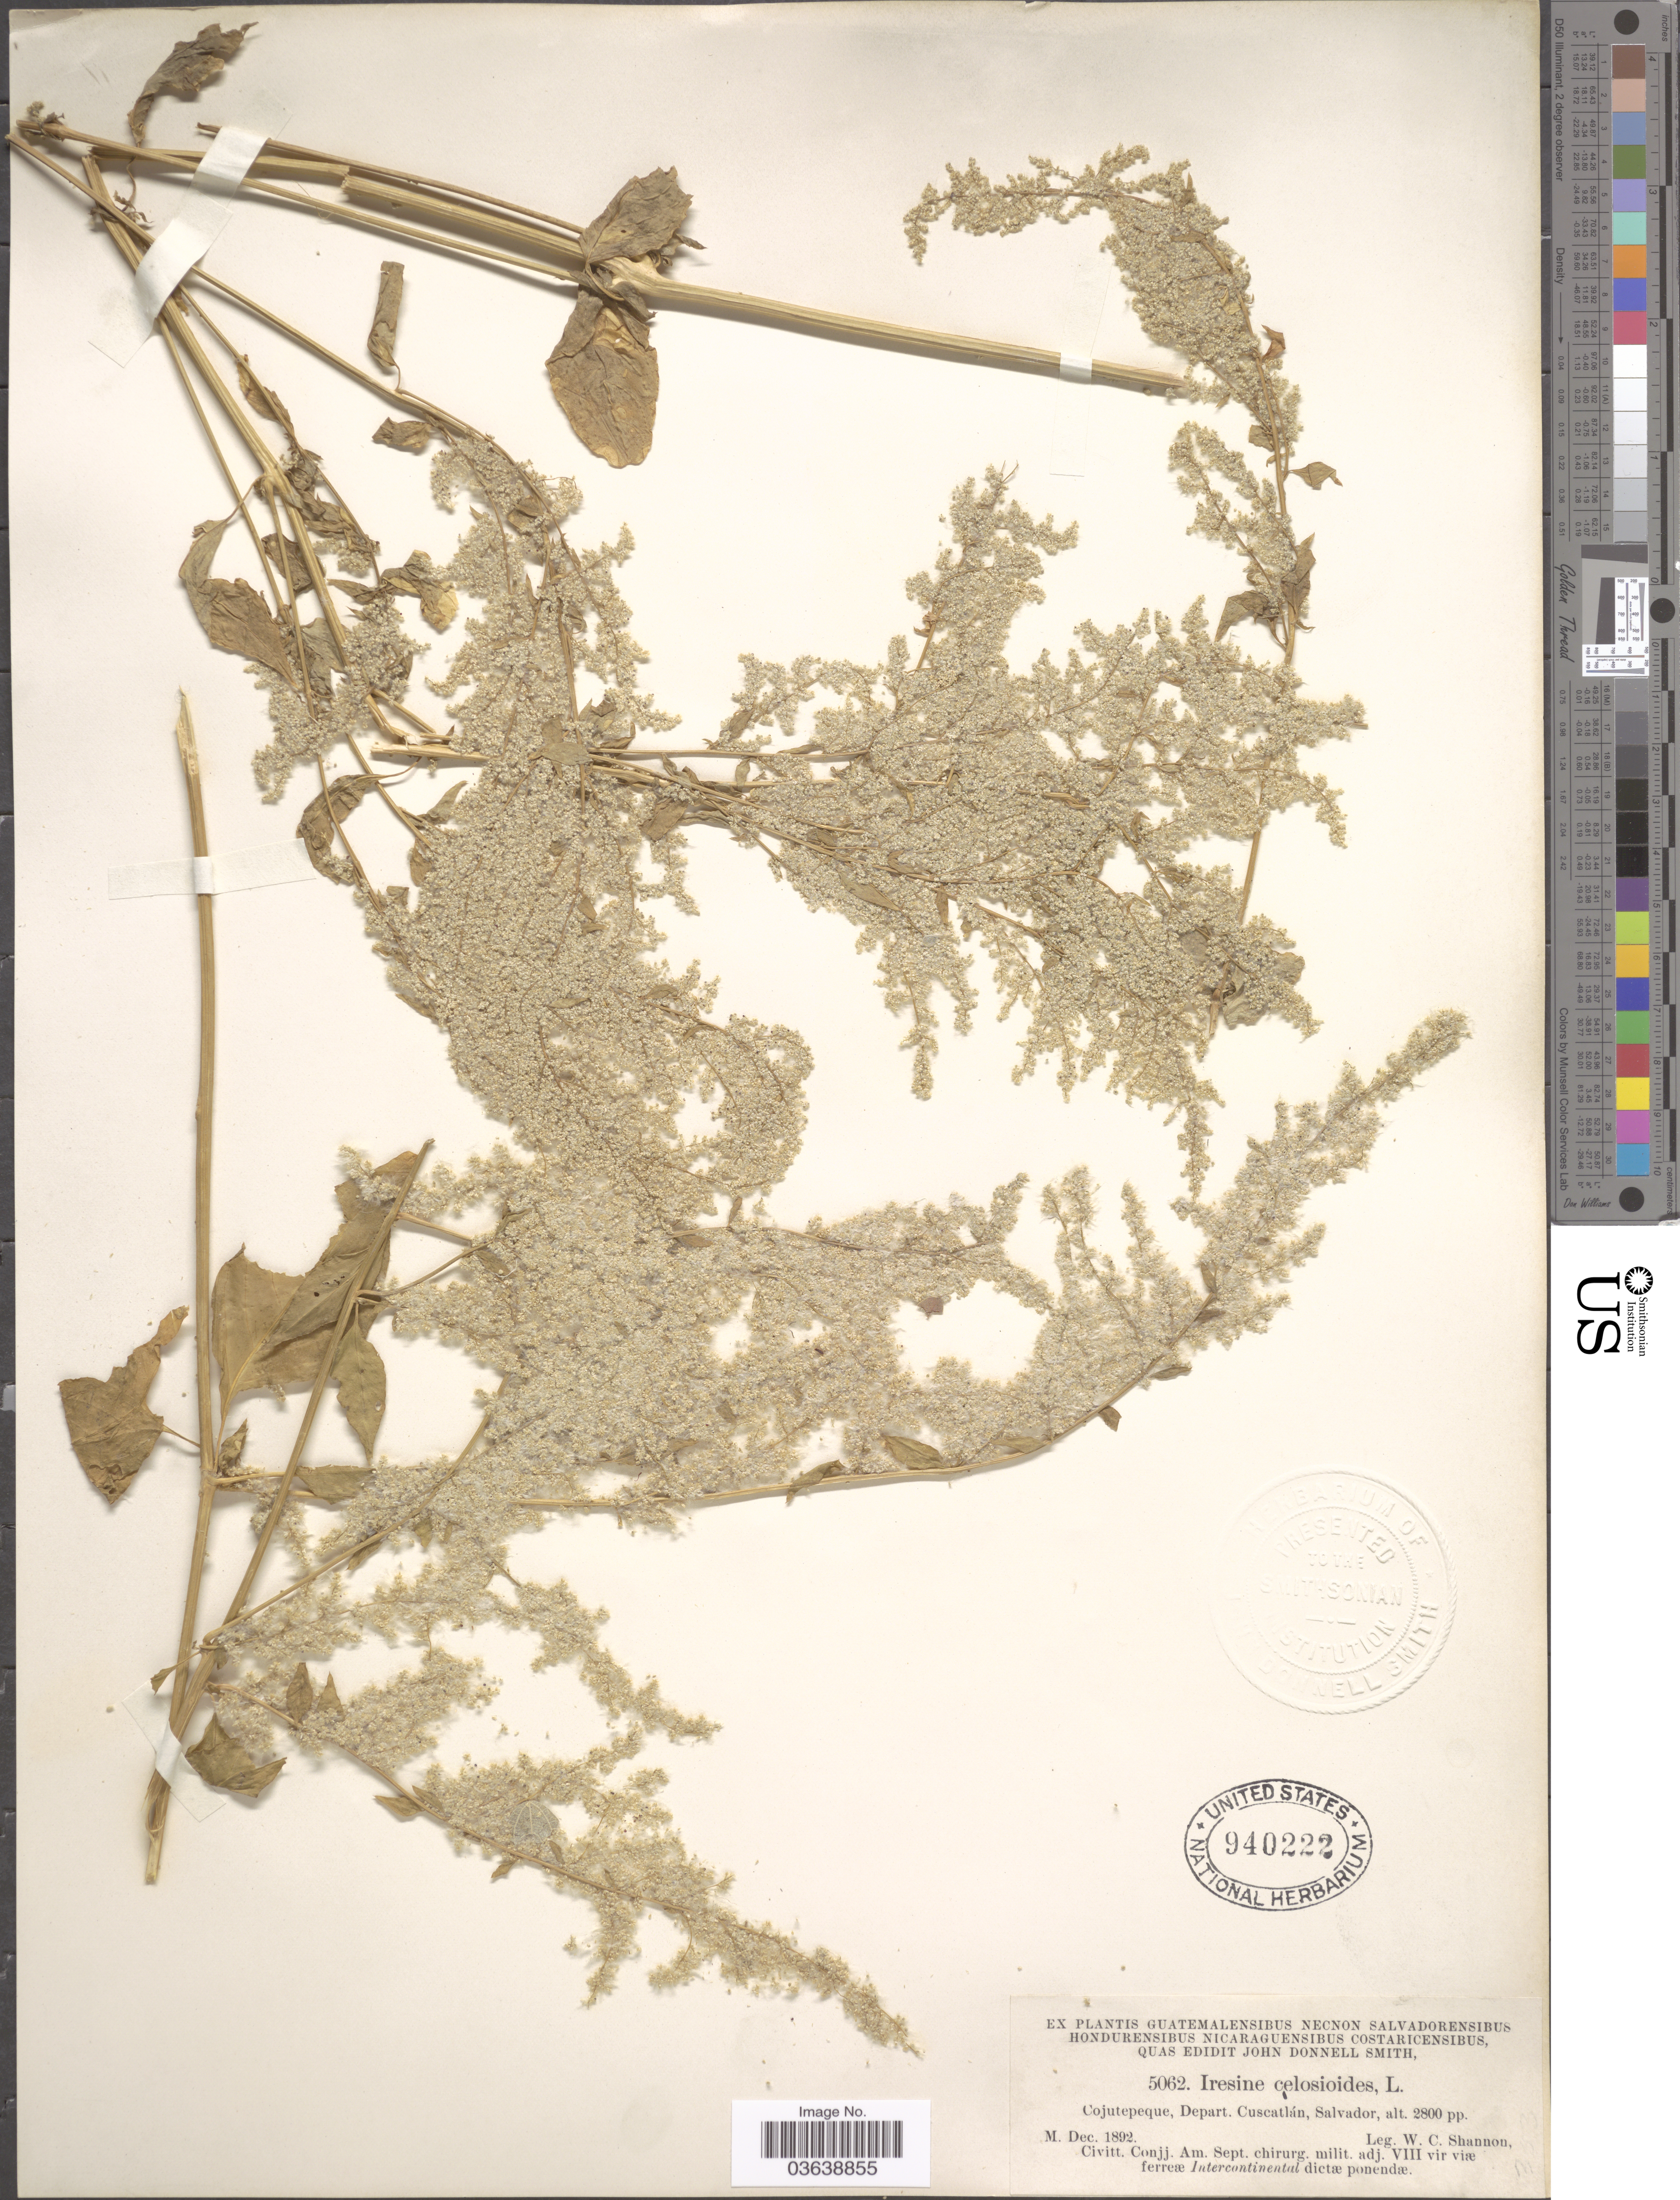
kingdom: Plantae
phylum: Tracheophyta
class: Magnoliopsida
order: Caryophyllales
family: Amaranthaceae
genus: Iresine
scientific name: Iresine diffusa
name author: Humb. & Bonpl. ex Willd.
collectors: W. C. Shannon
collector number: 5062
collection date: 1892-12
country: El Salvador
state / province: Cuscatlan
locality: Cojutepeque, Depart. Cuscatlán, Salvador.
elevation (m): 853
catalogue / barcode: US 940222